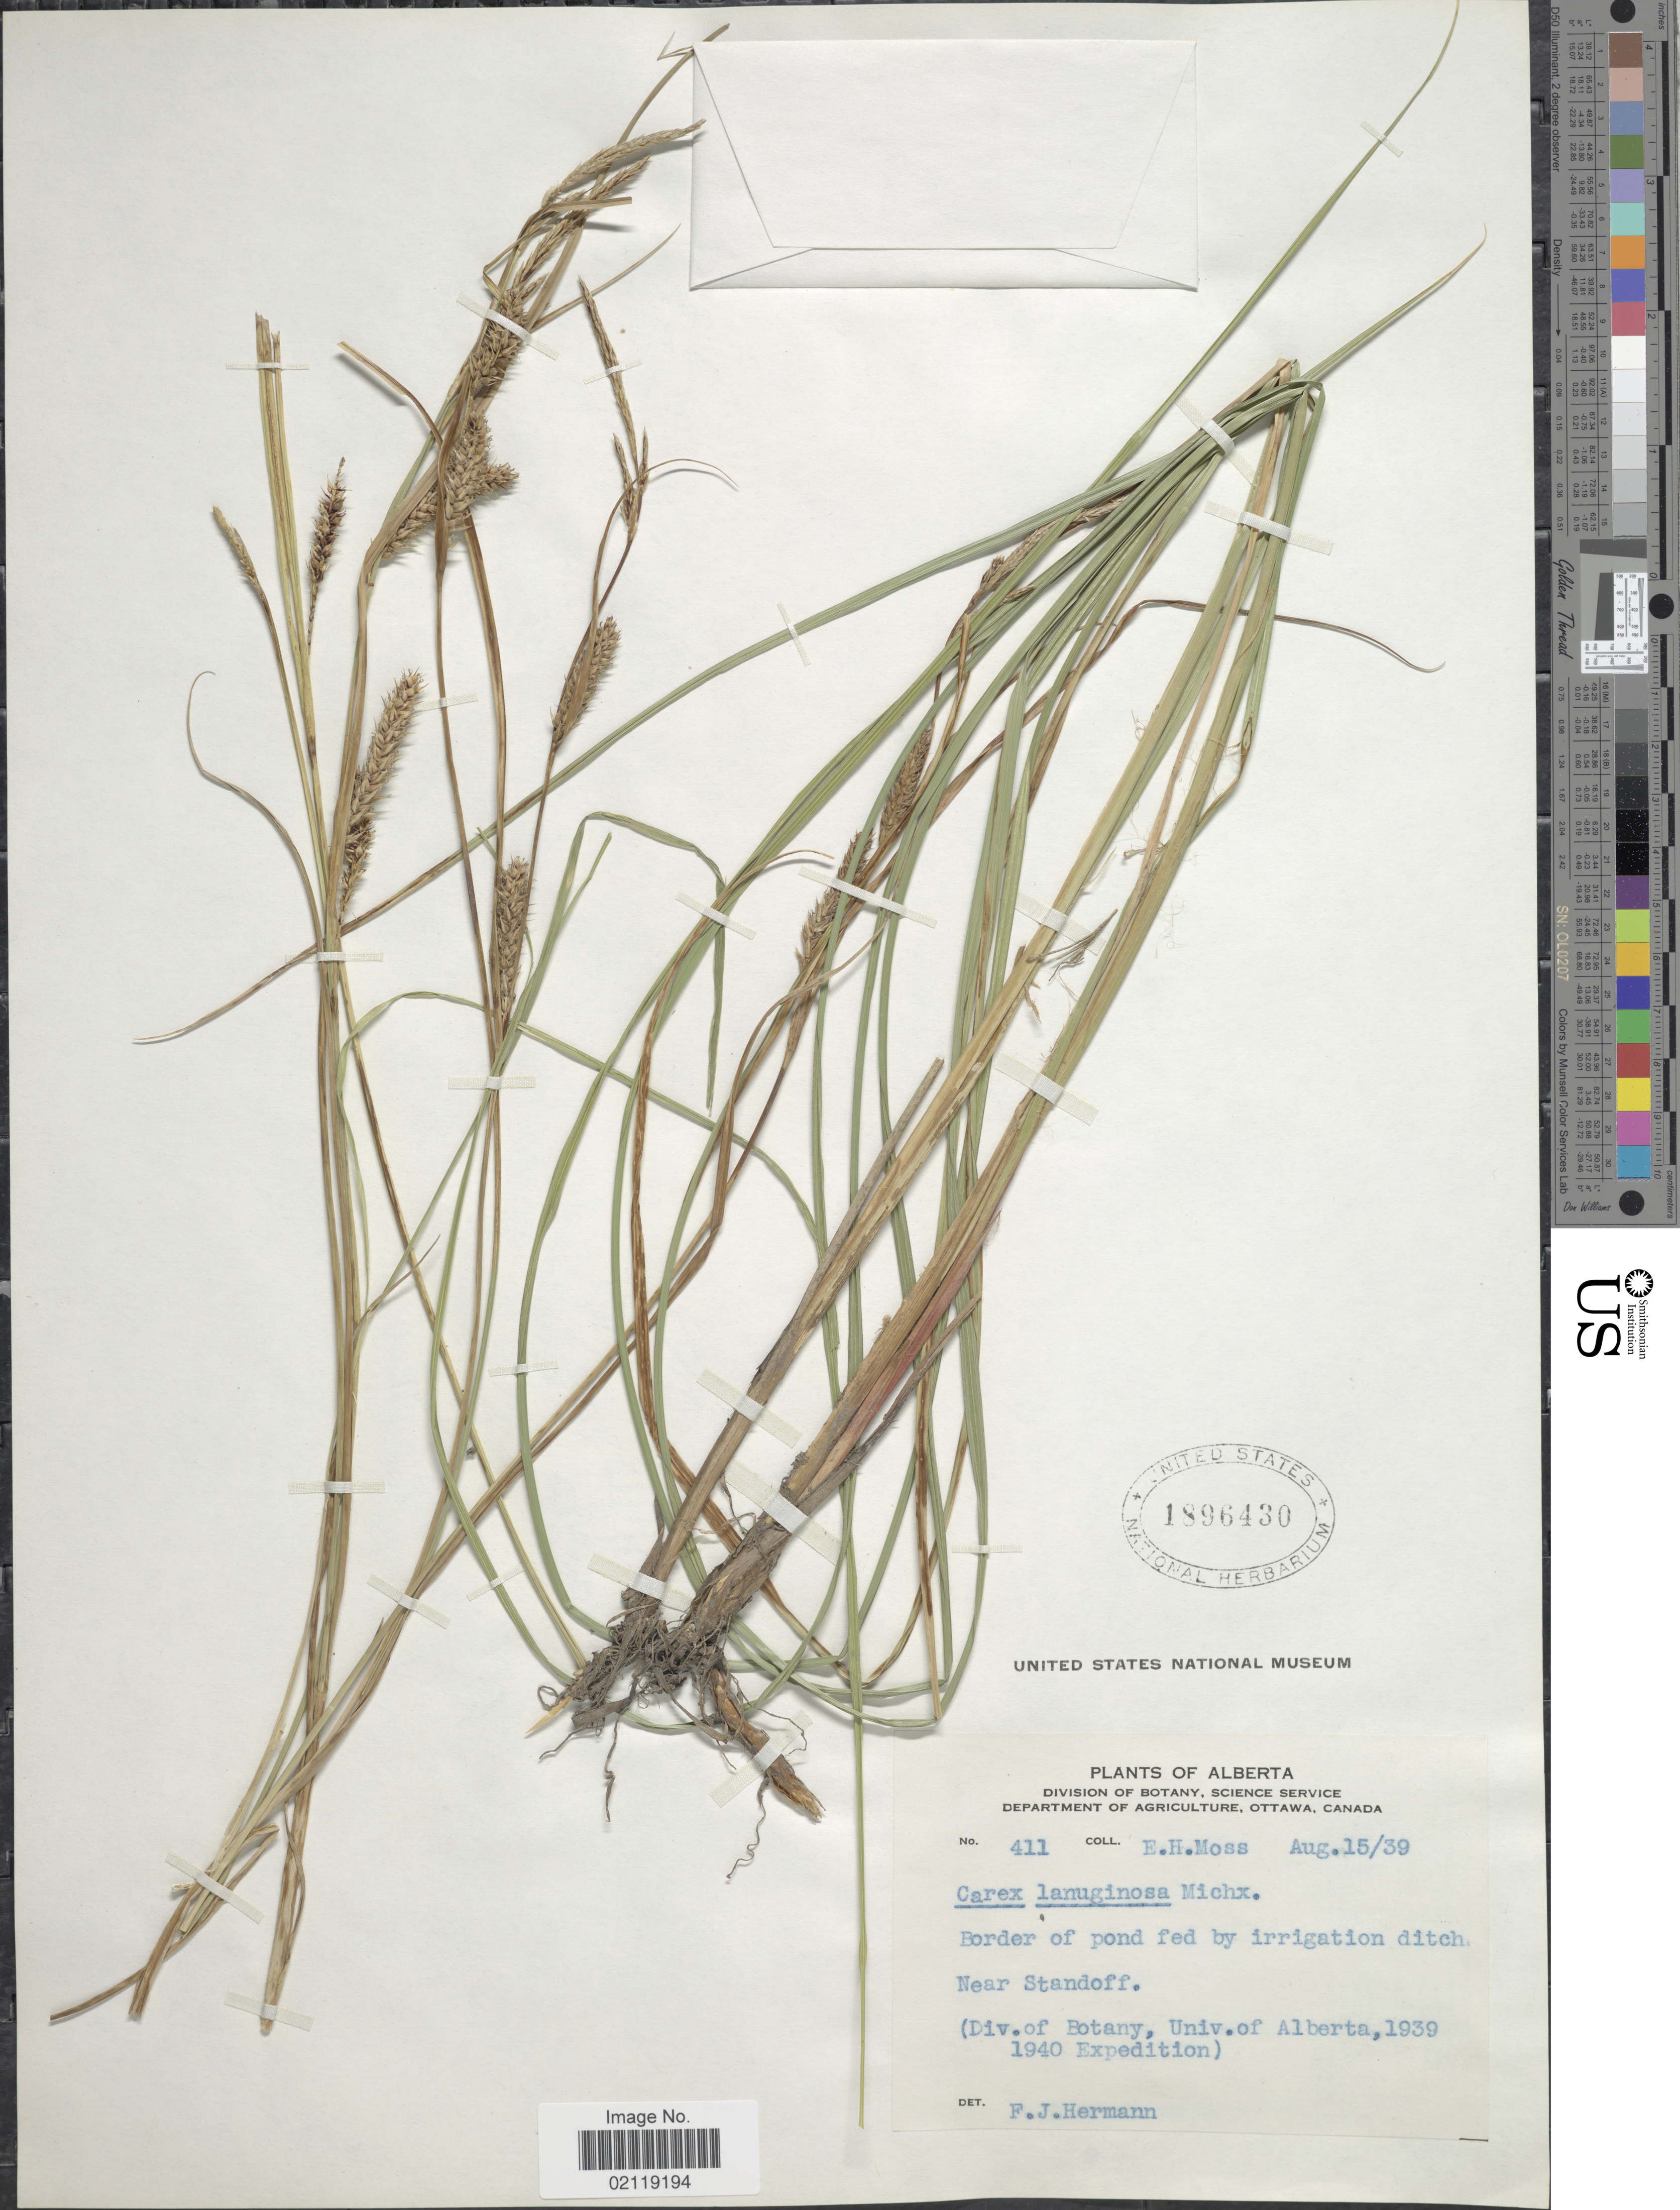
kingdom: Plantae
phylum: Tracheophyta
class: Liliopsida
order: Poales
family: Cyperaceae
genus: Carex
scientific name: Carex pellita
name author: Muhl. ex Willd.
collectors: E. Moss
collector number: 411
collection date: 1939-08-15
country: Canada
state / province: Alberta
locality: Border of pond fed by irrigation ditch. Near Standoff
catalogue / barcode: US 1896430